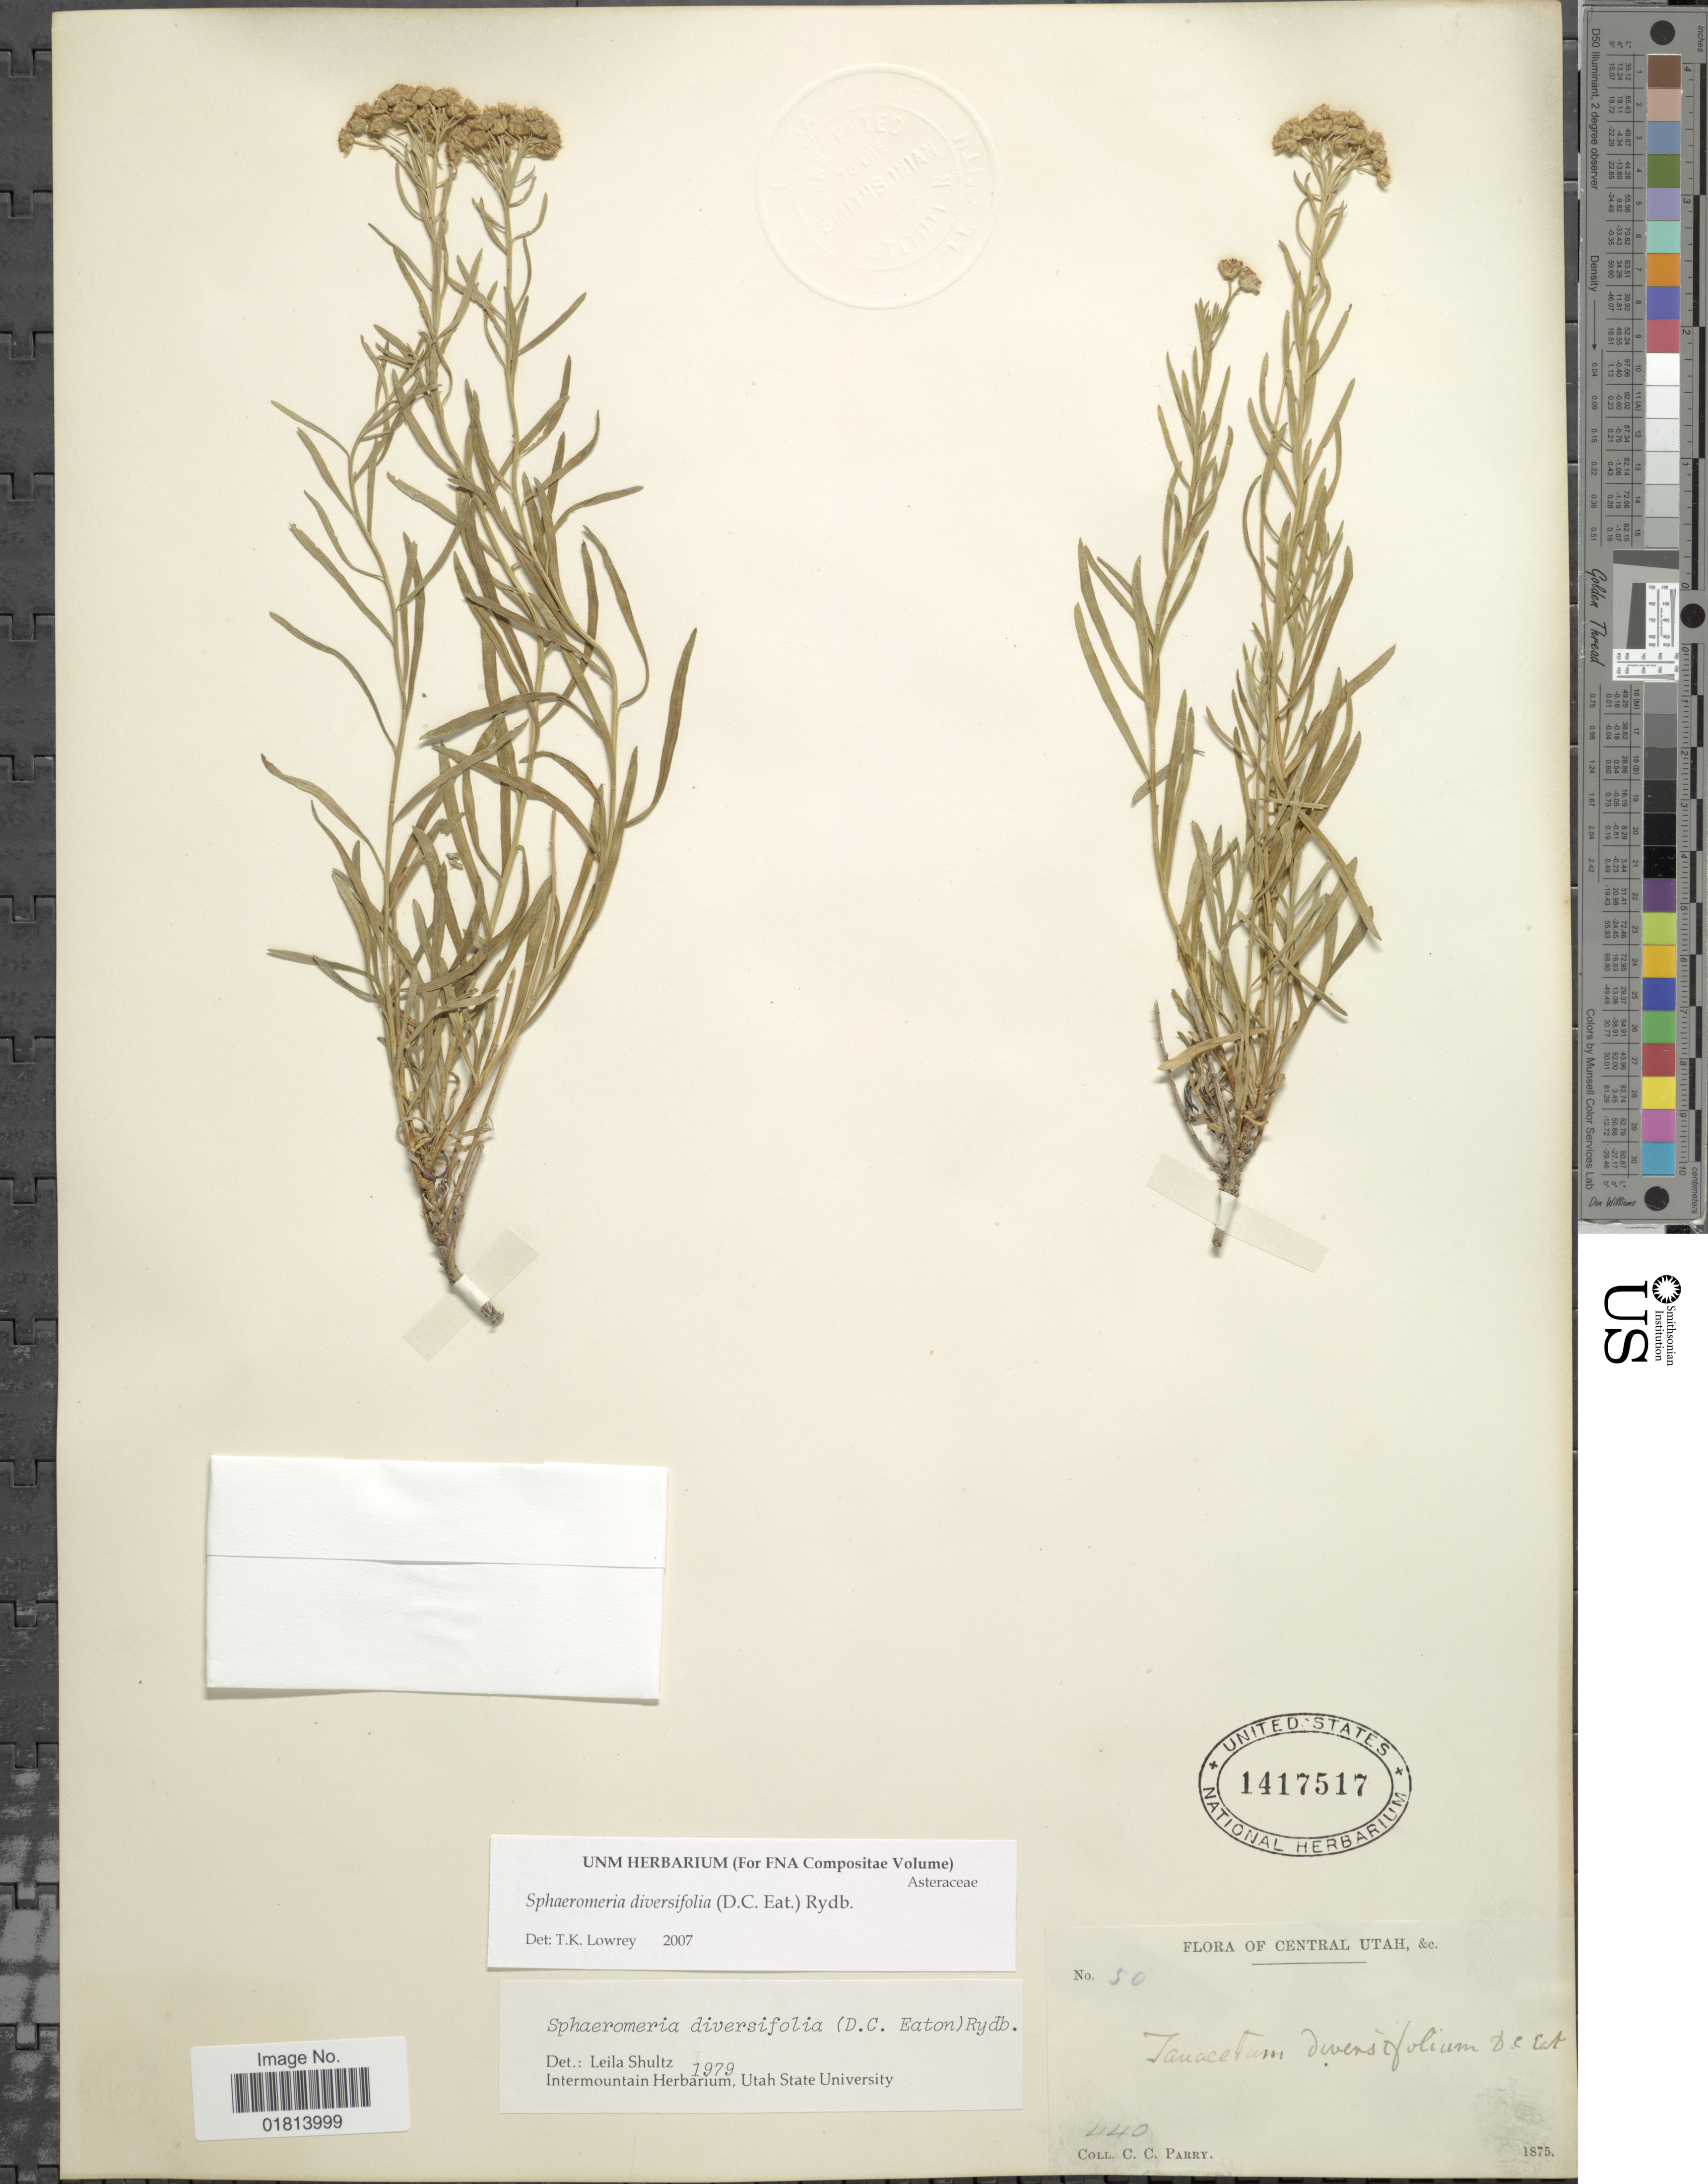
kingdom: Plantae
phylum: Tracheophyta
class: Magnoliopsida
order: Asterales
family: Asteraceae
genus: Sphaeromeria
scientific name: Sphaeromeria diversifolia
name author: (D.C. Eaton) Rydb.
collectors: C. C. Parry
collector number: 50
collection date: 1875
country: United States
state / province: Utah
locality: Central Utah, &c.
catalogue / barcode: US 1417517